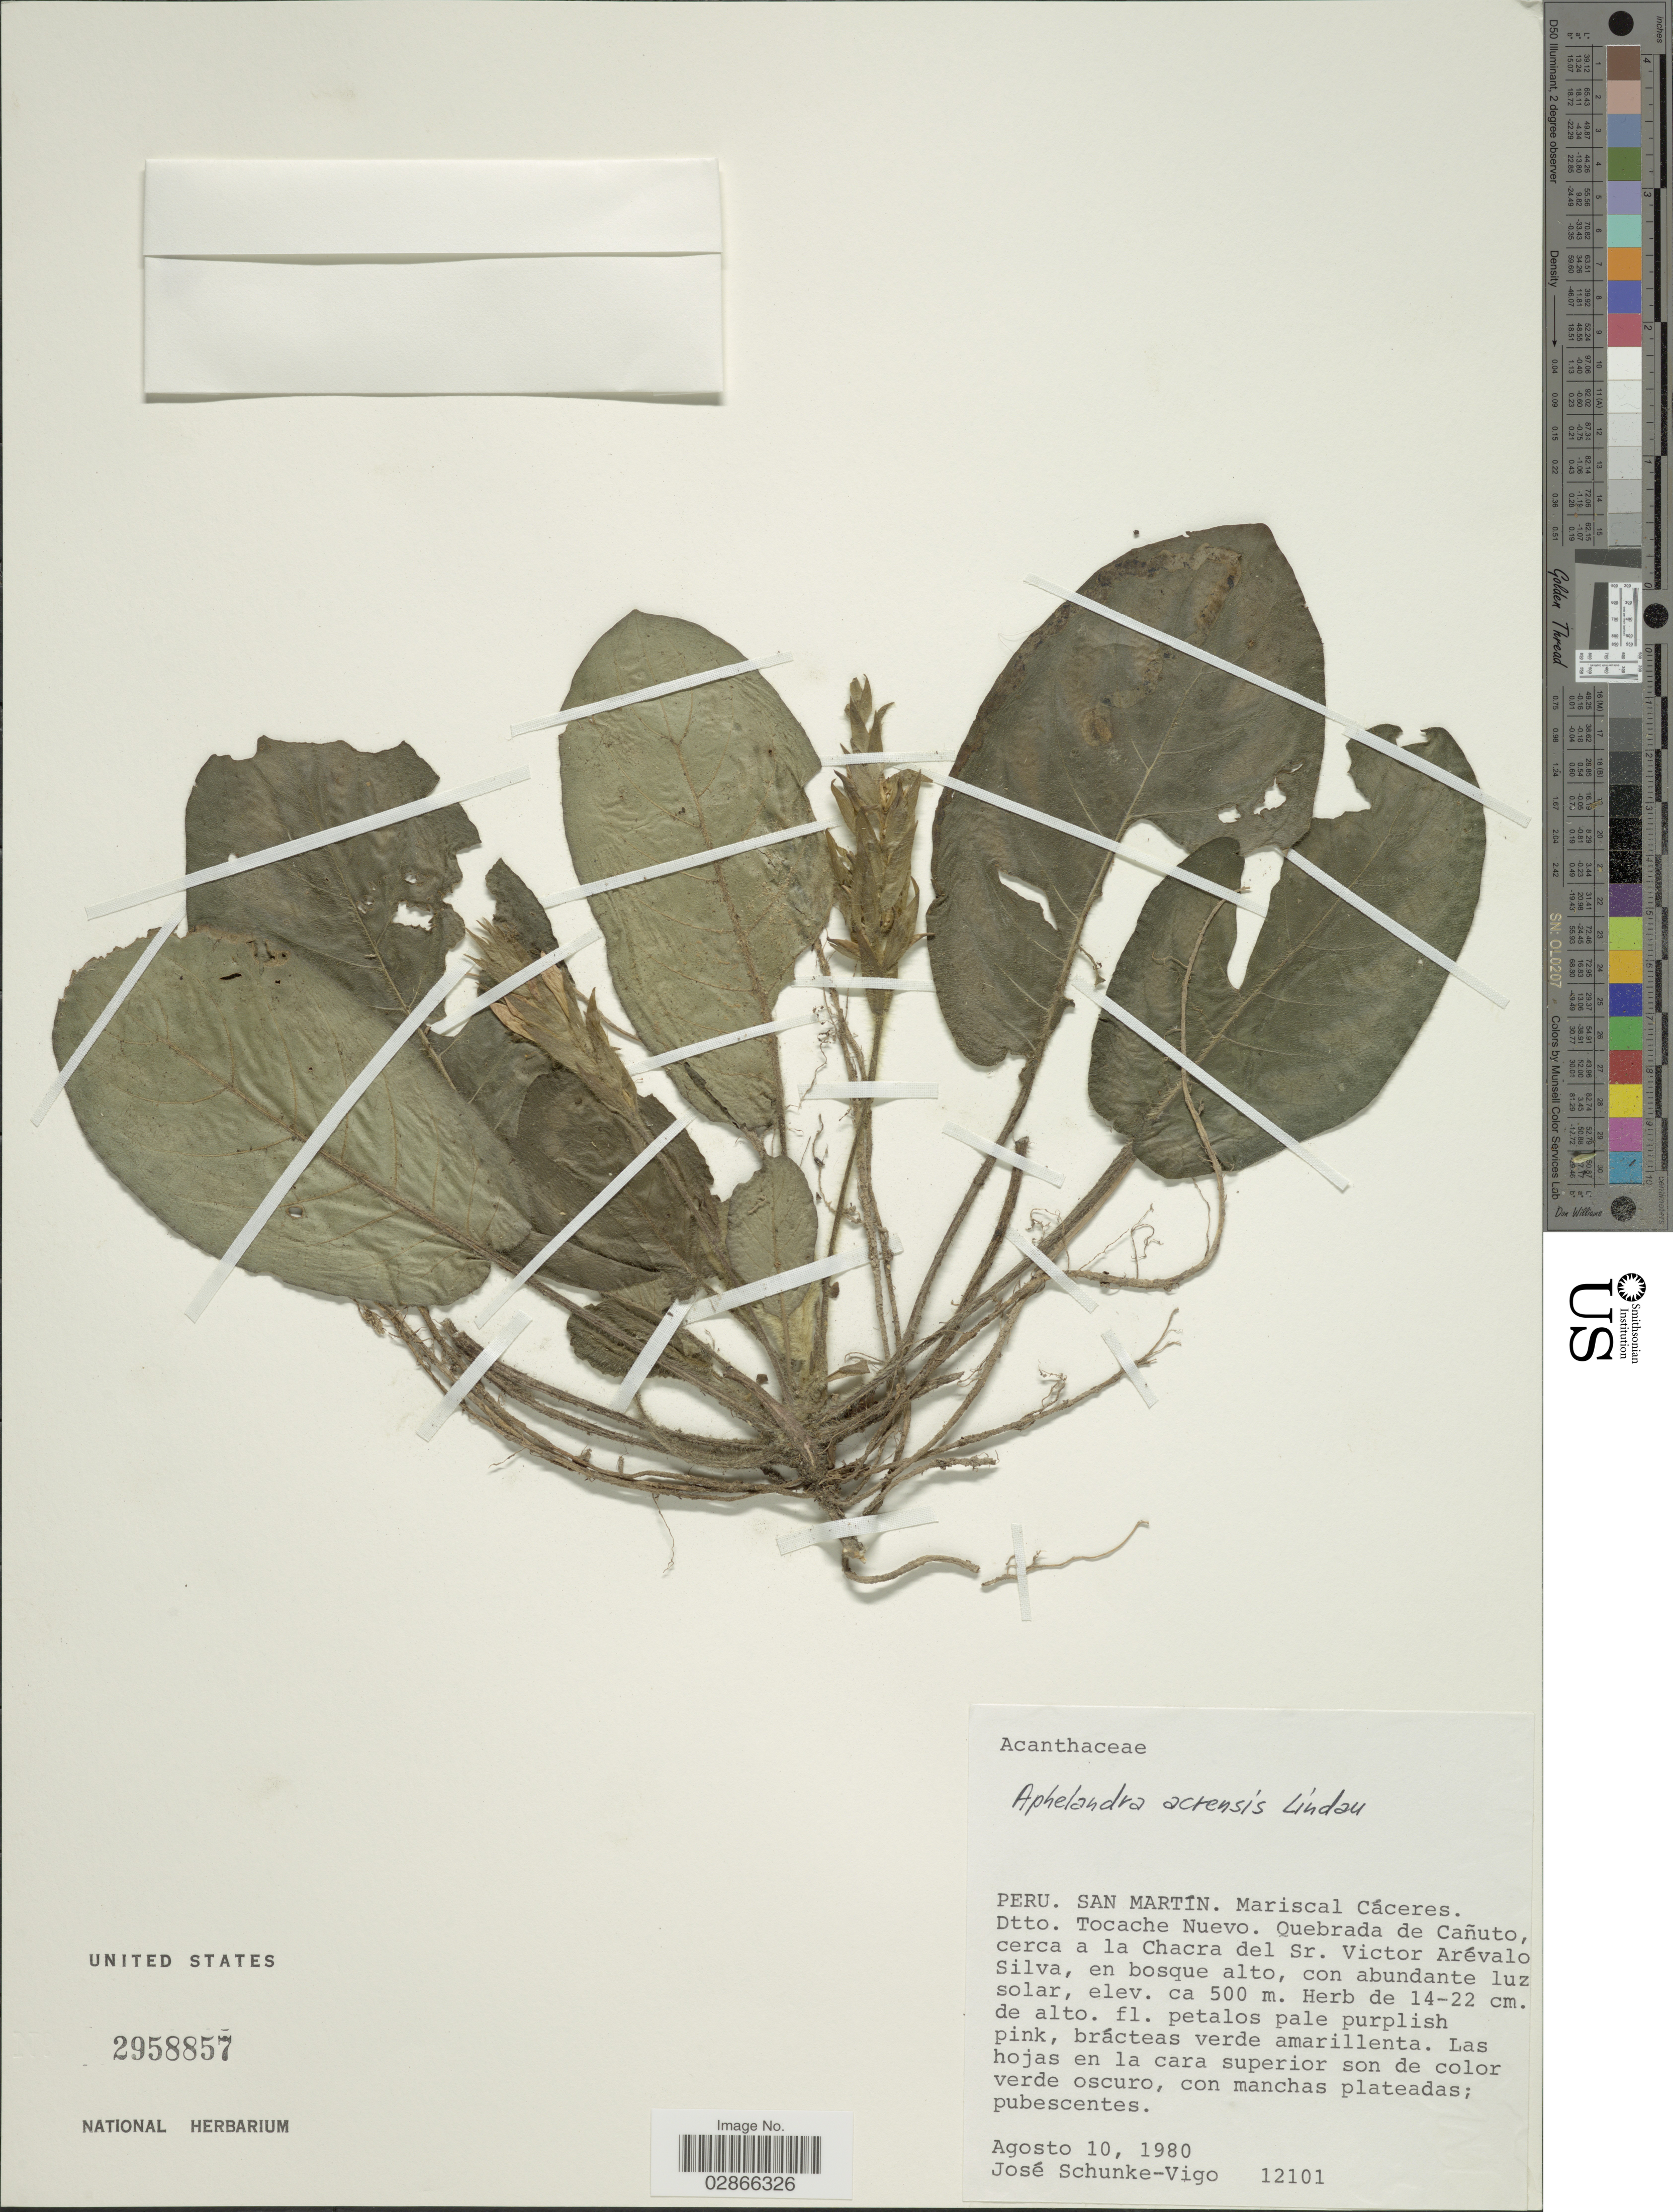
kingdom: Plantae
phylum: Tracheophyta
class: Magnoliopsida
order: Lamiales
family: Acanthaceae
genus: Aphelandra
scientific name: Aphelandra acrensis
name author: Lindau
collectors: J. Schunke Vigo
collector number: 12101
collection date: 1980-08-10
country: Peru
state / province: San Martín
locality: Mariscal Cáceres. Dtto. Tocache Nuevo. Quebrada de Cañuto, cerca a la Chacra del Sr. Victor Arévalo Silva.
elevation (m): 500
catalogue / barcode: US 2958857